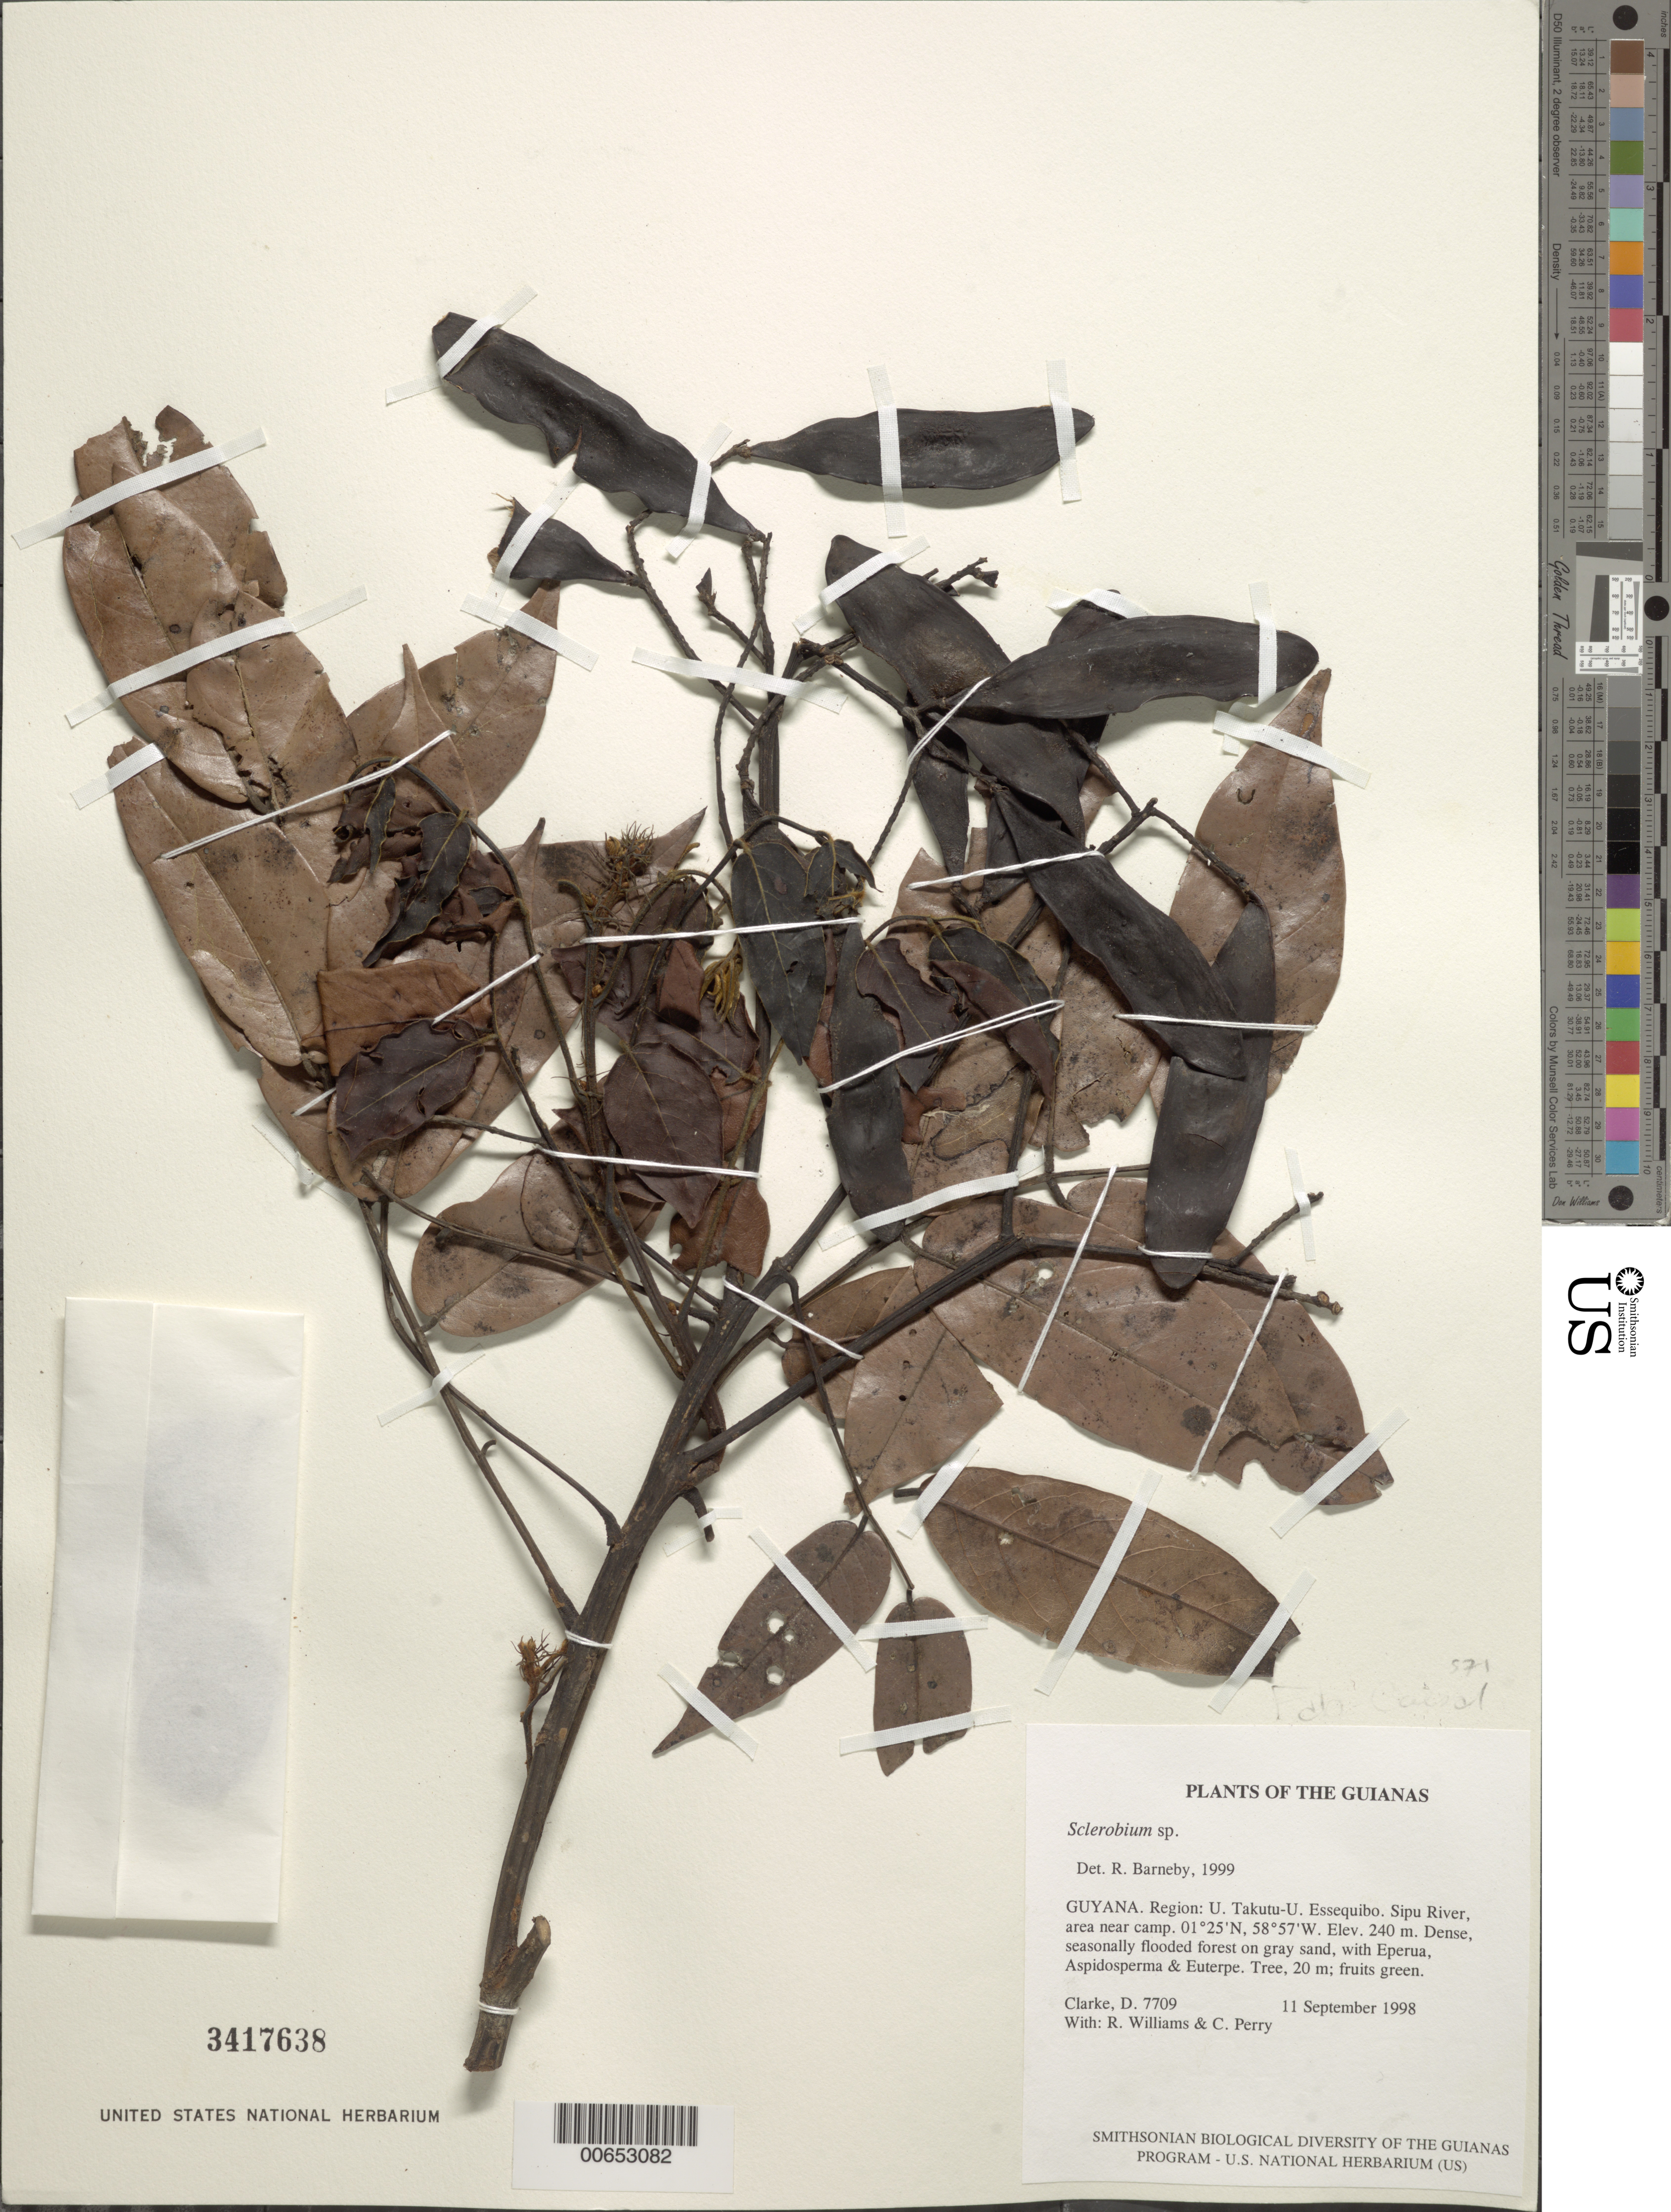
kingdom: Plantae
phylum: Tracheophyta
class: Magnoliopsida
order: Fabales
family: Fabaceae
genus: Tachigali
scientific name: Tachigali sp.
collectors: H. D. Clarke, R. Williams & C. Perry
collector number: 7709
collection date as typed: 11 September 1998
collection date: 1998-09-11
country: Guyana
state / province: U. Takutu-U. Essequibo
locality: Sipu River, area near camp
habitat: Dense, seasonally flooded forest on gray sand, with Eperua, Aspidosperma & Euterpe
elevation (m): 240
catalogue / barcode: US 3417638